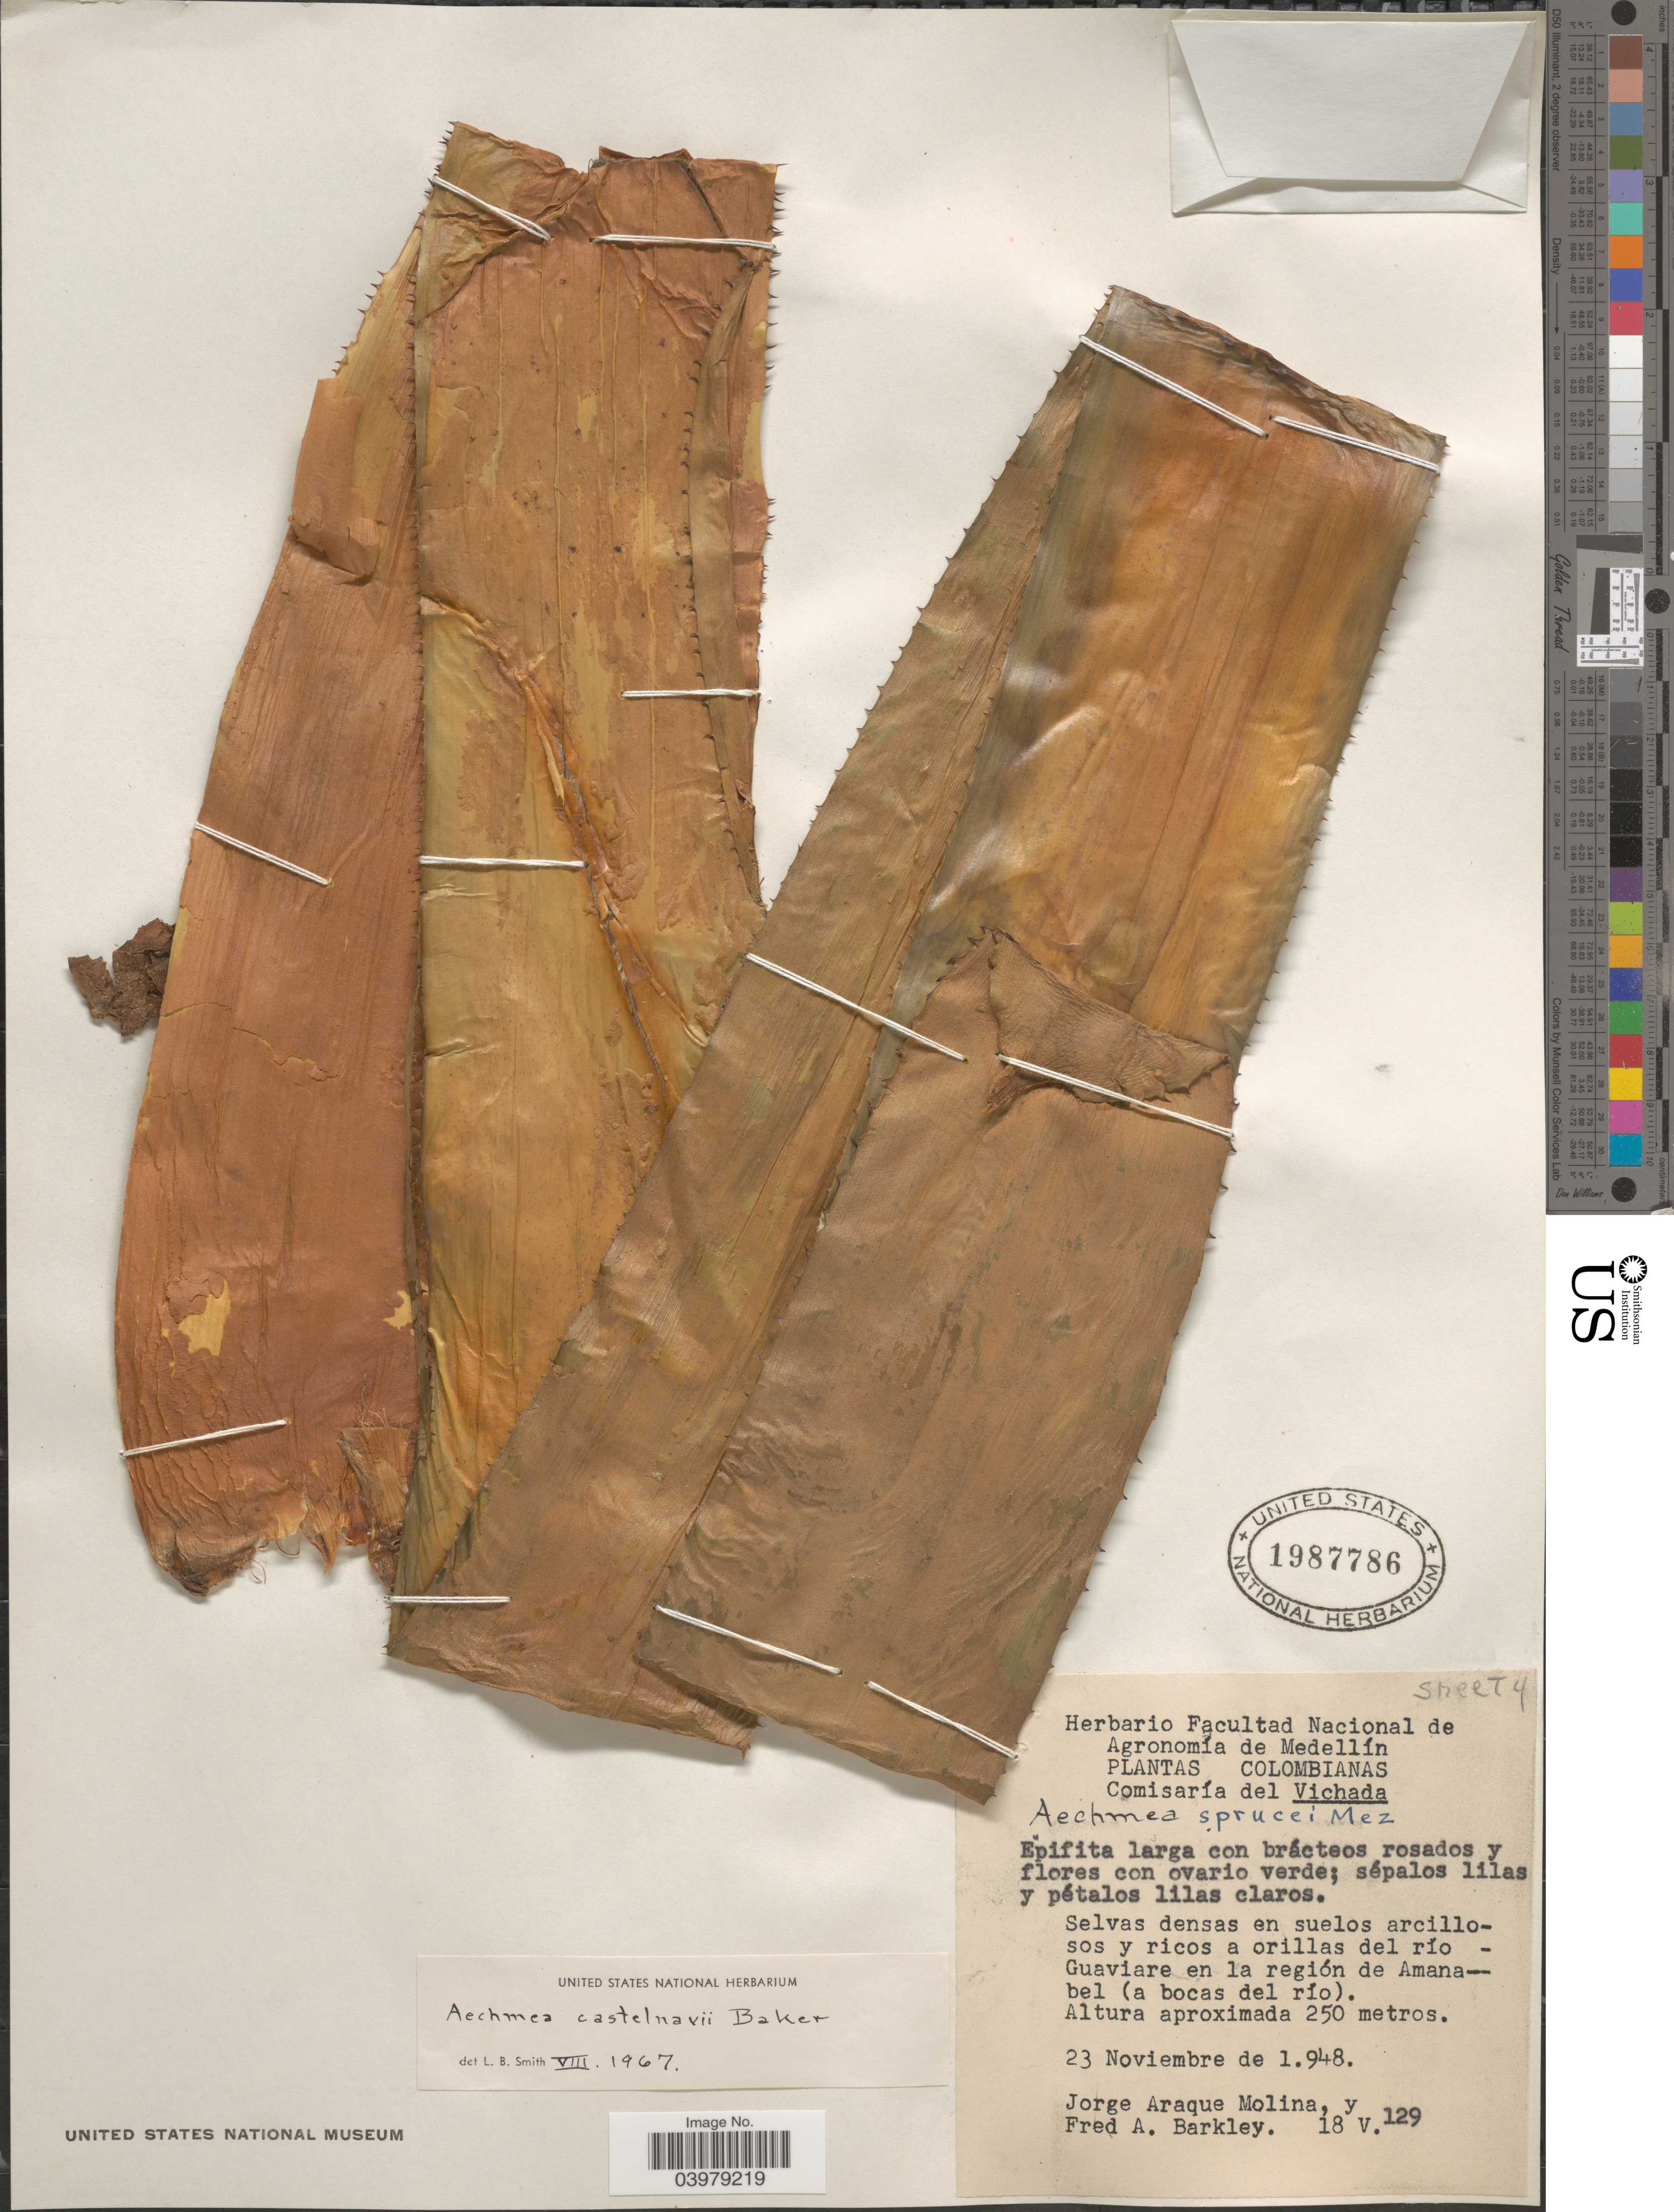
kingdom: Plantae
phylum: Tracheophyta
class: Liliopsida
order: Poales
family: Bromeliaceae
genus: Aechmea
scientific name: Aechmea castelnavii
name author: Baker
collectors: J. Araque Molina & F. A. Barkley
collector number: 18V129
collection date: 1948-11-23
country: Colombia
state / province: Vichada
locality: Comisaría del Vichada. Selvas densas en suelos arcillosos y ricos a orillas del río - Guaviare en la región de Amanabel (a bocas del río).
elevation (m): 250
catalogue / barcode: US 1987786